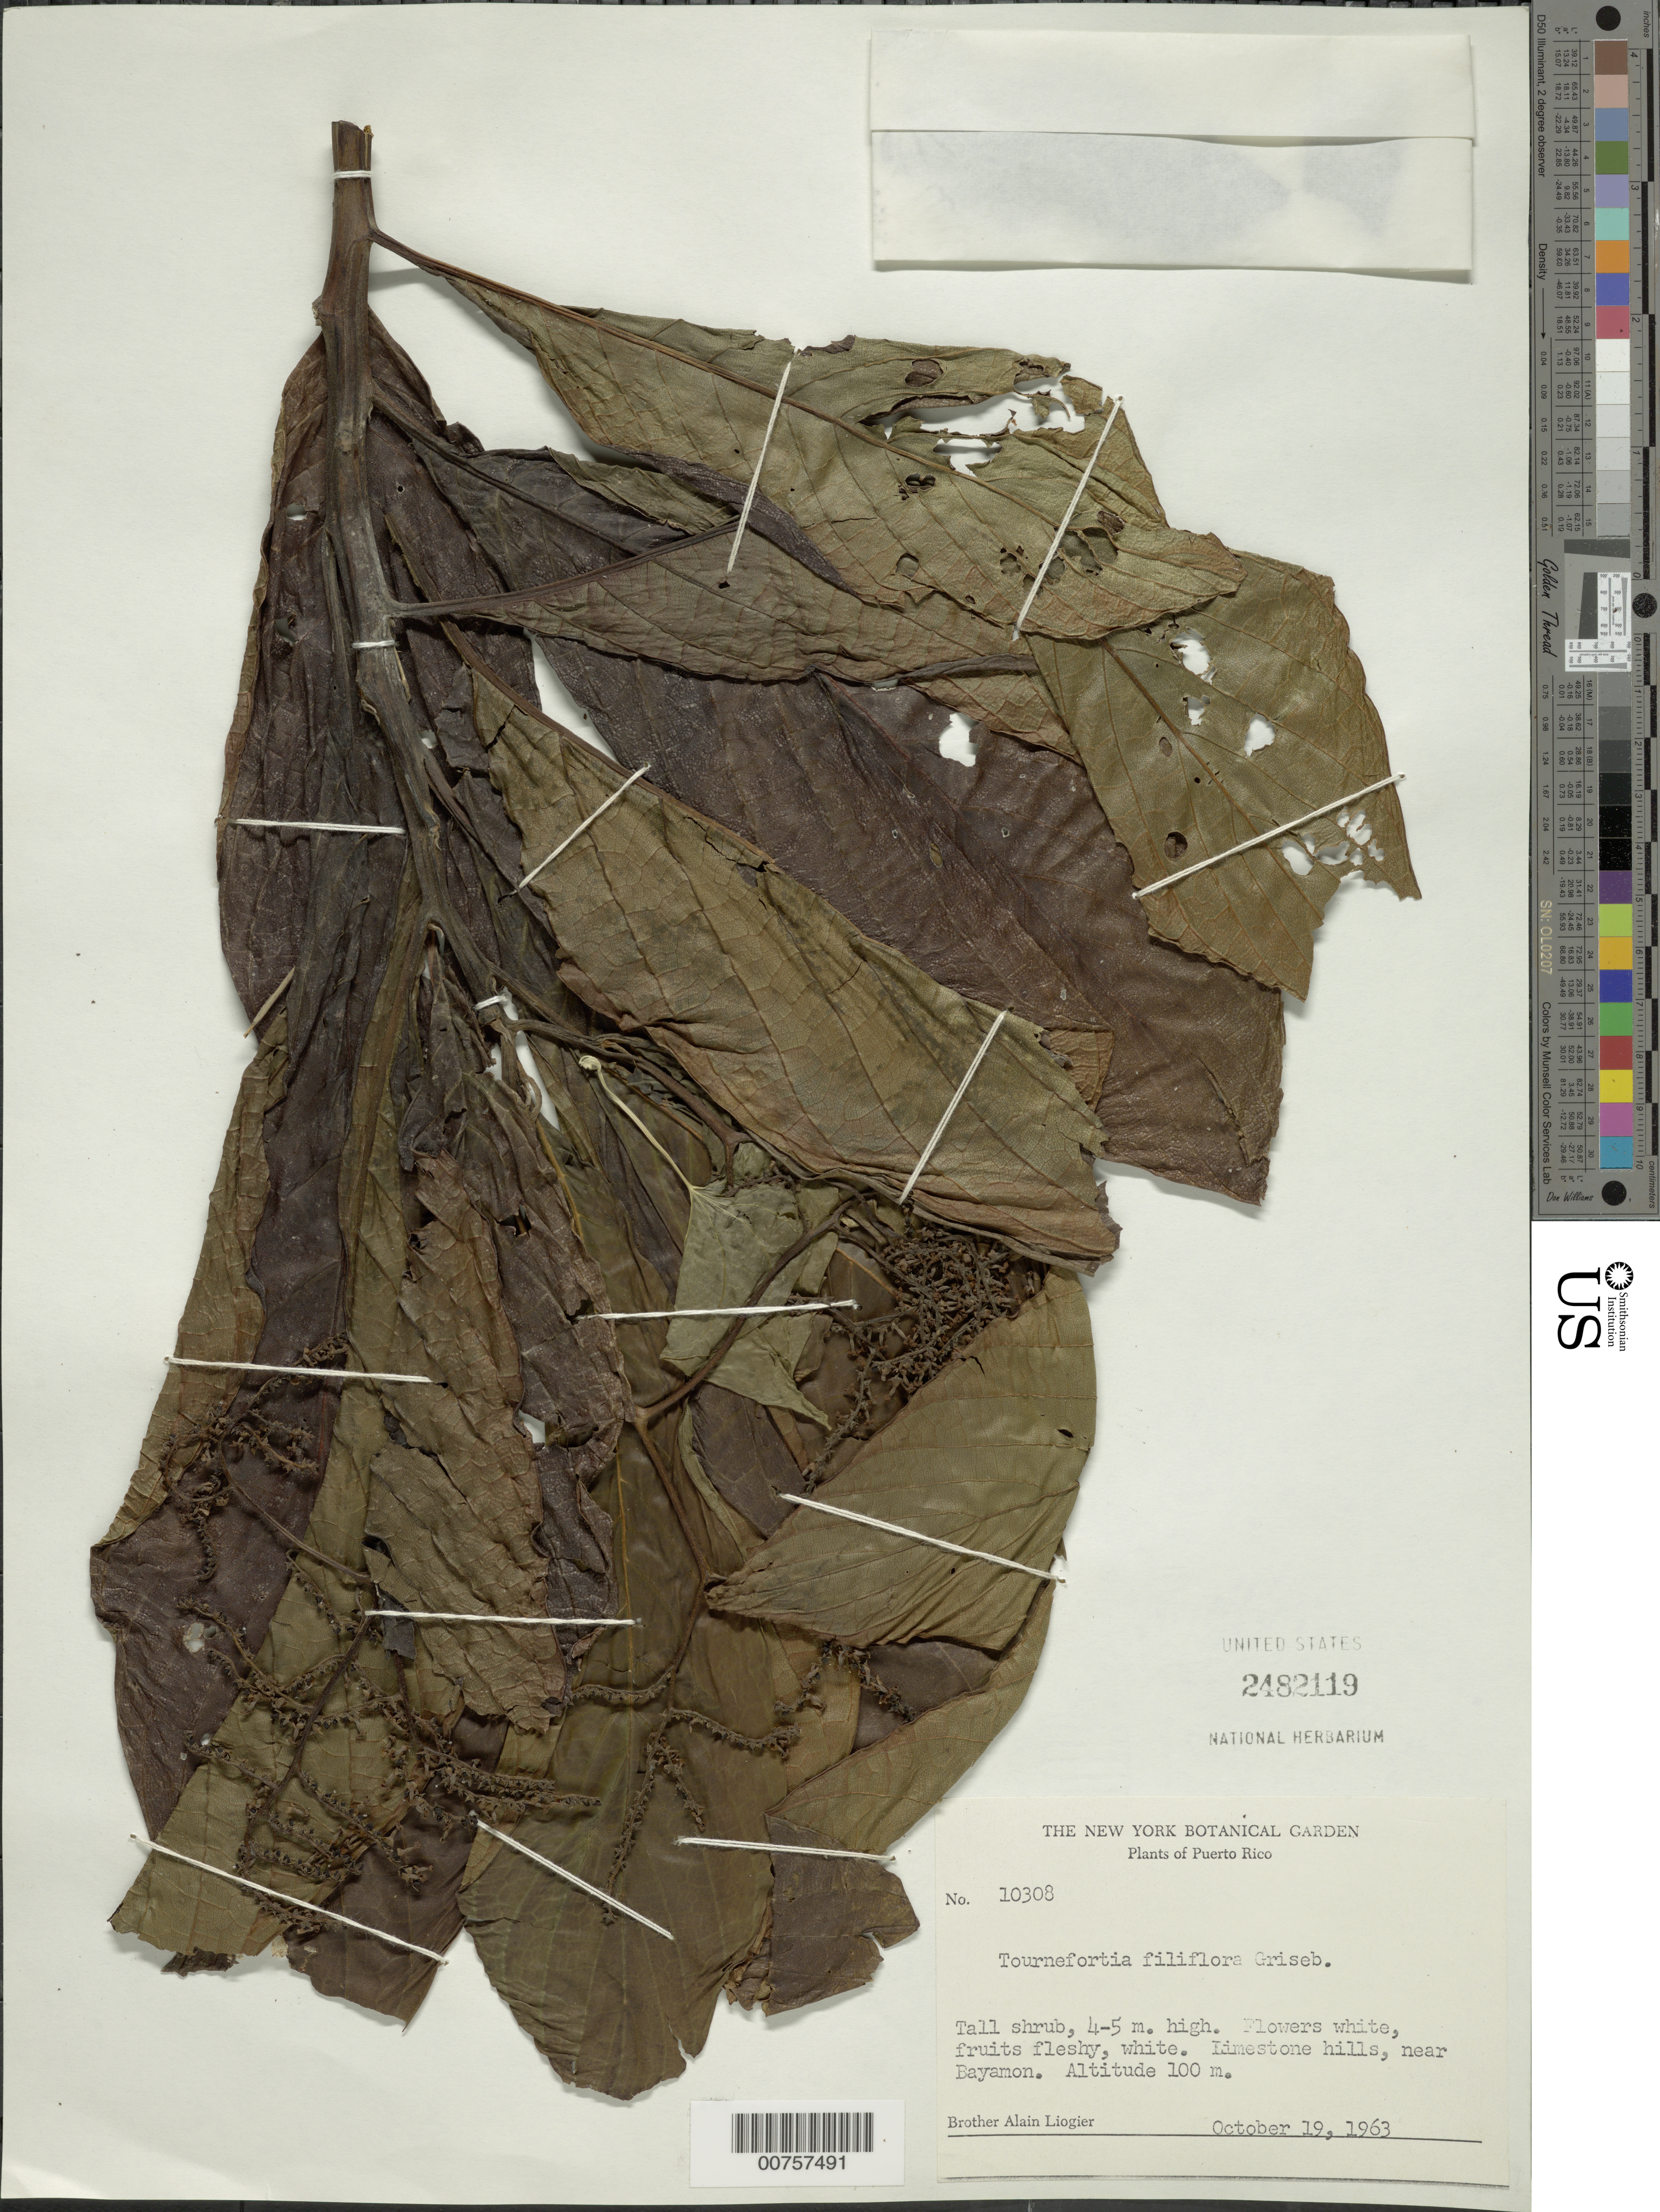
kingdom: Plantae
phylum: Tracheophyta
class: Magnoliopsida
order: Boraginales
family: Heliotropiaceae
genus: Tournefortia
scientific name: Tournefortia filiflora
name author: Griseb.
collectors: A. H. Liogier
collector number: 10308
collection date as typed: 19 Oct 1963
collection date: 1963-10-19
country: Puerto Rico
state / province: Bayamón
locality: Near Bayamon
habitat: Limestone hills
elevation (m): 100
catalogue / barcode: US 2482119